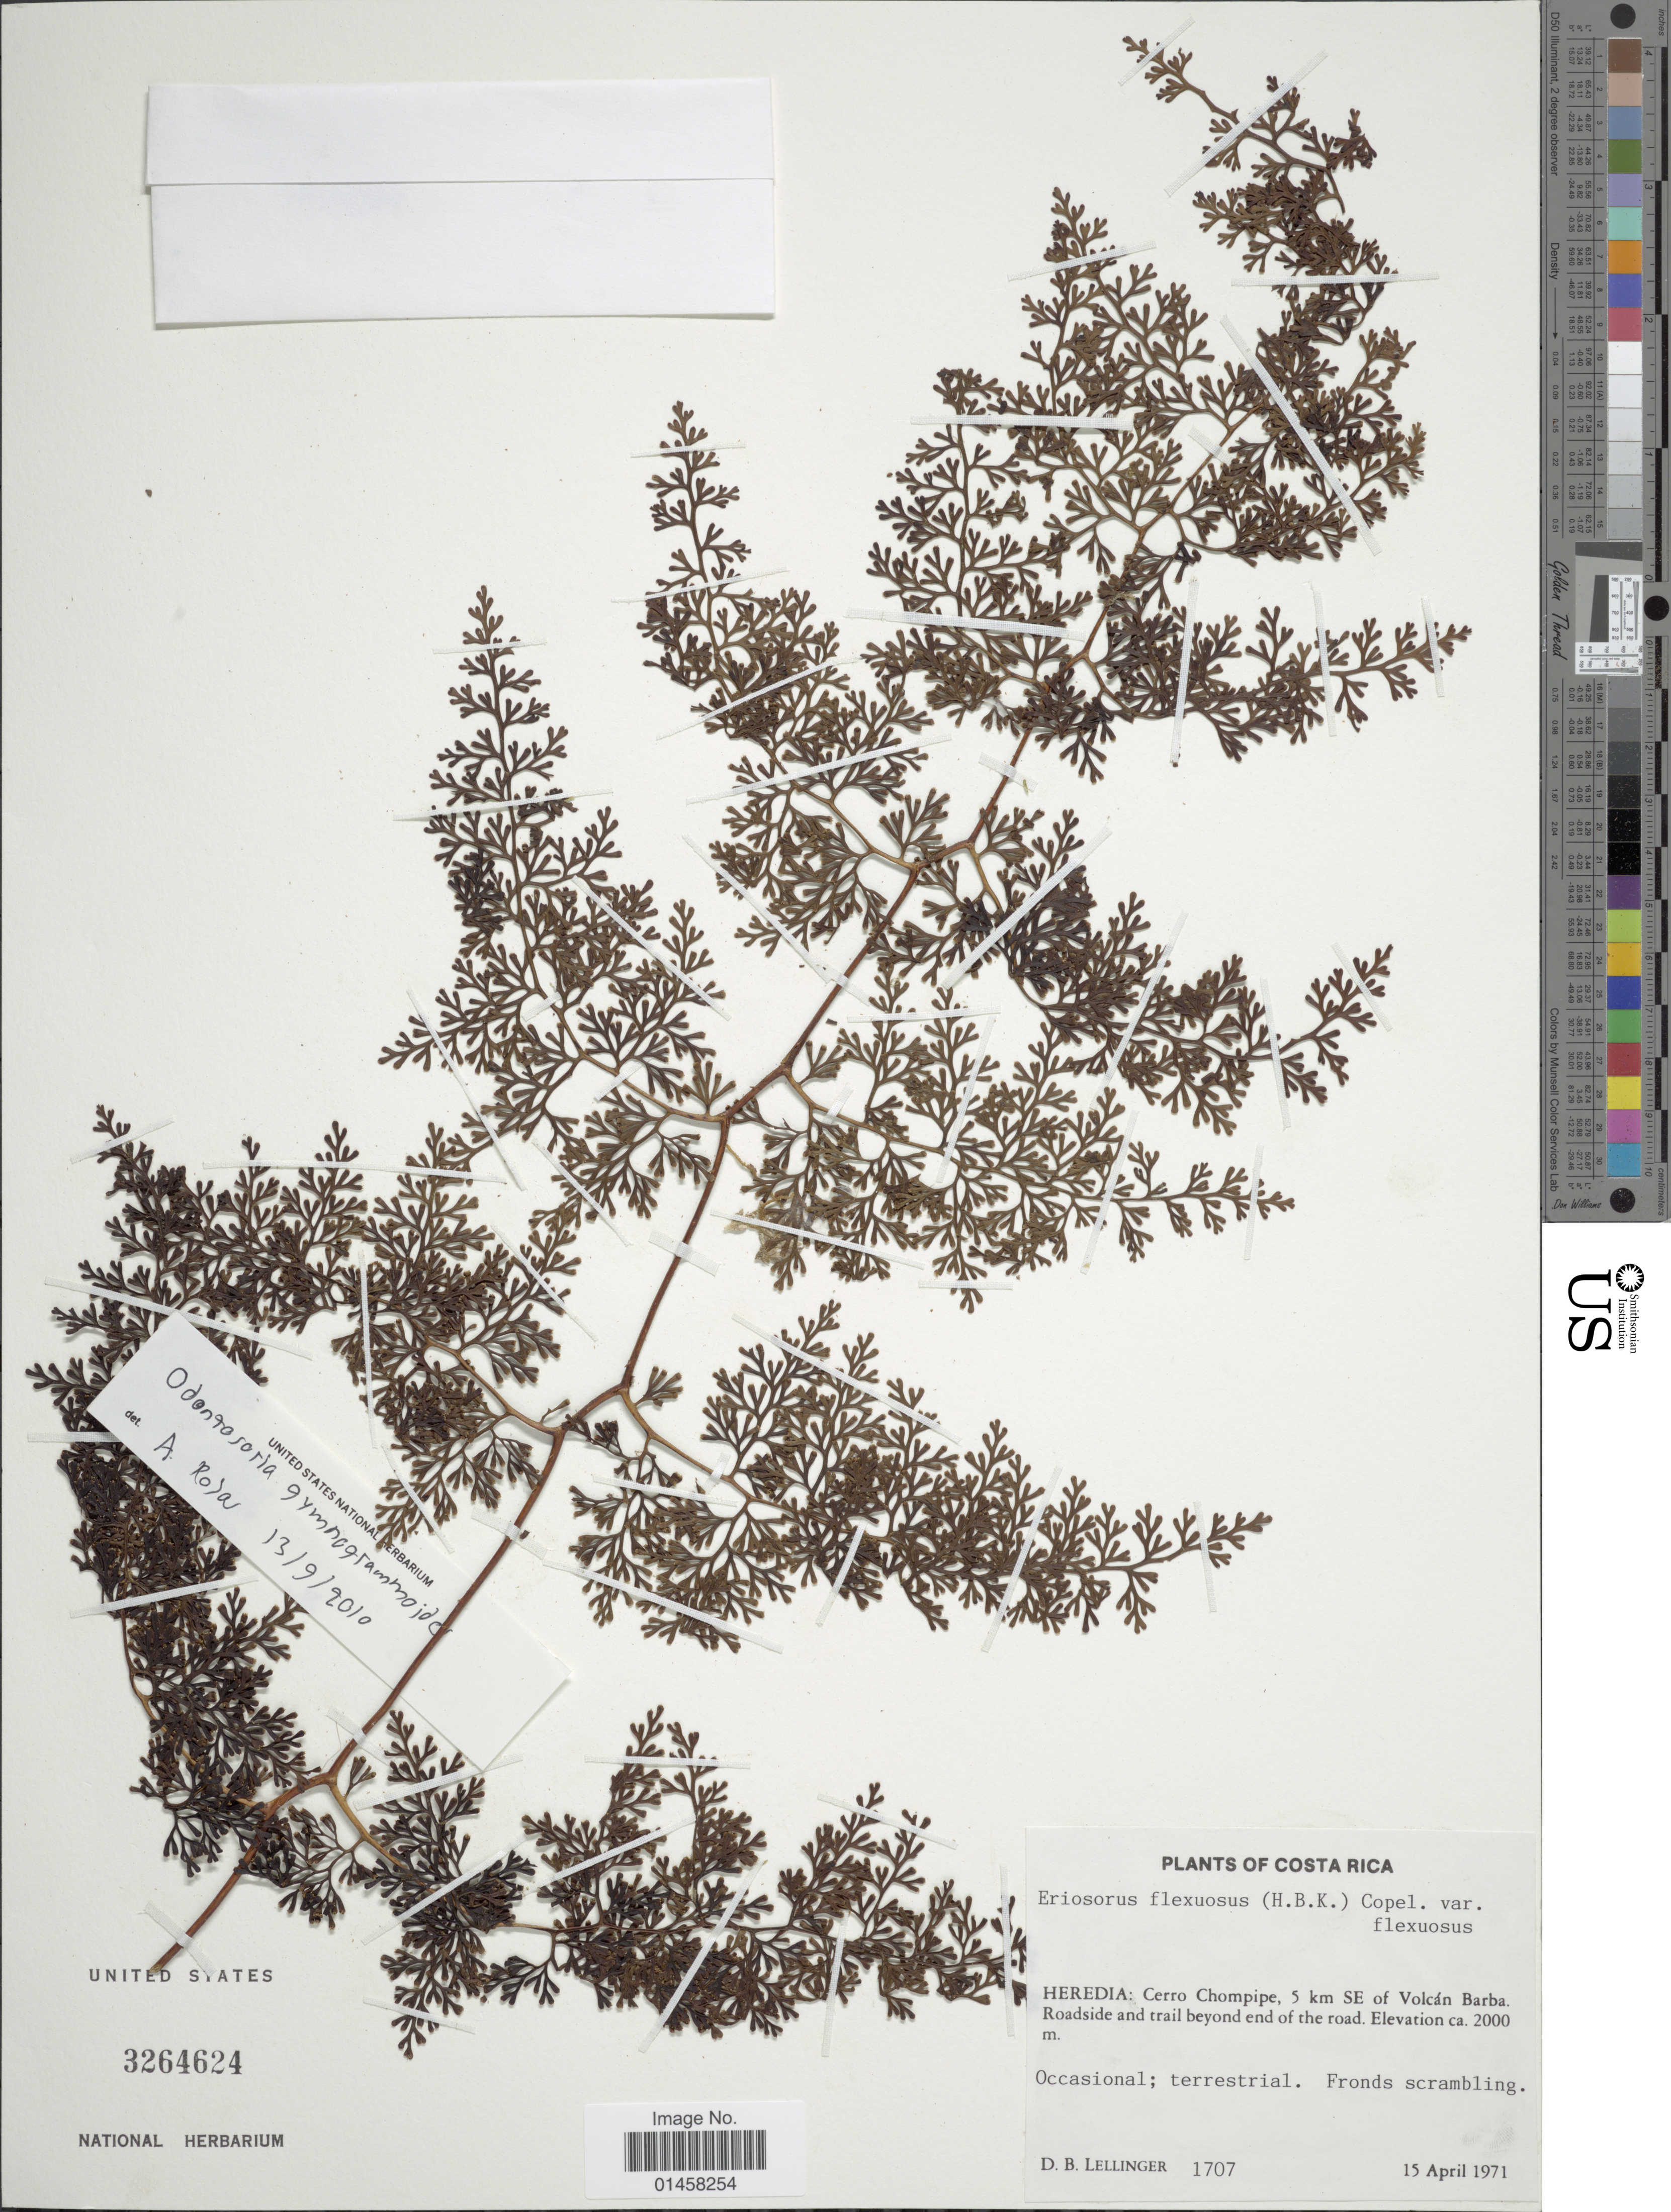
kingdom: Plantae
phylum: Tracheophyta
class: Polypodiopsida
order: Polypodiales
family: Lindsaeaceae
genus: Odontosoria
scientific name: Odontosoria gymnogrammoides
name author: Christ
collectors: D. B. Lellinger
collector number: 1707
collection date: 1971-04-15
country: Costa Rica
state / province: Heredia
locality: Cerro Chompipe, 5 km SE of Volcán Barba. Roadside and trail beyond end of the road.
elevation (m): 2000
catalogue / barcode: US 3264624